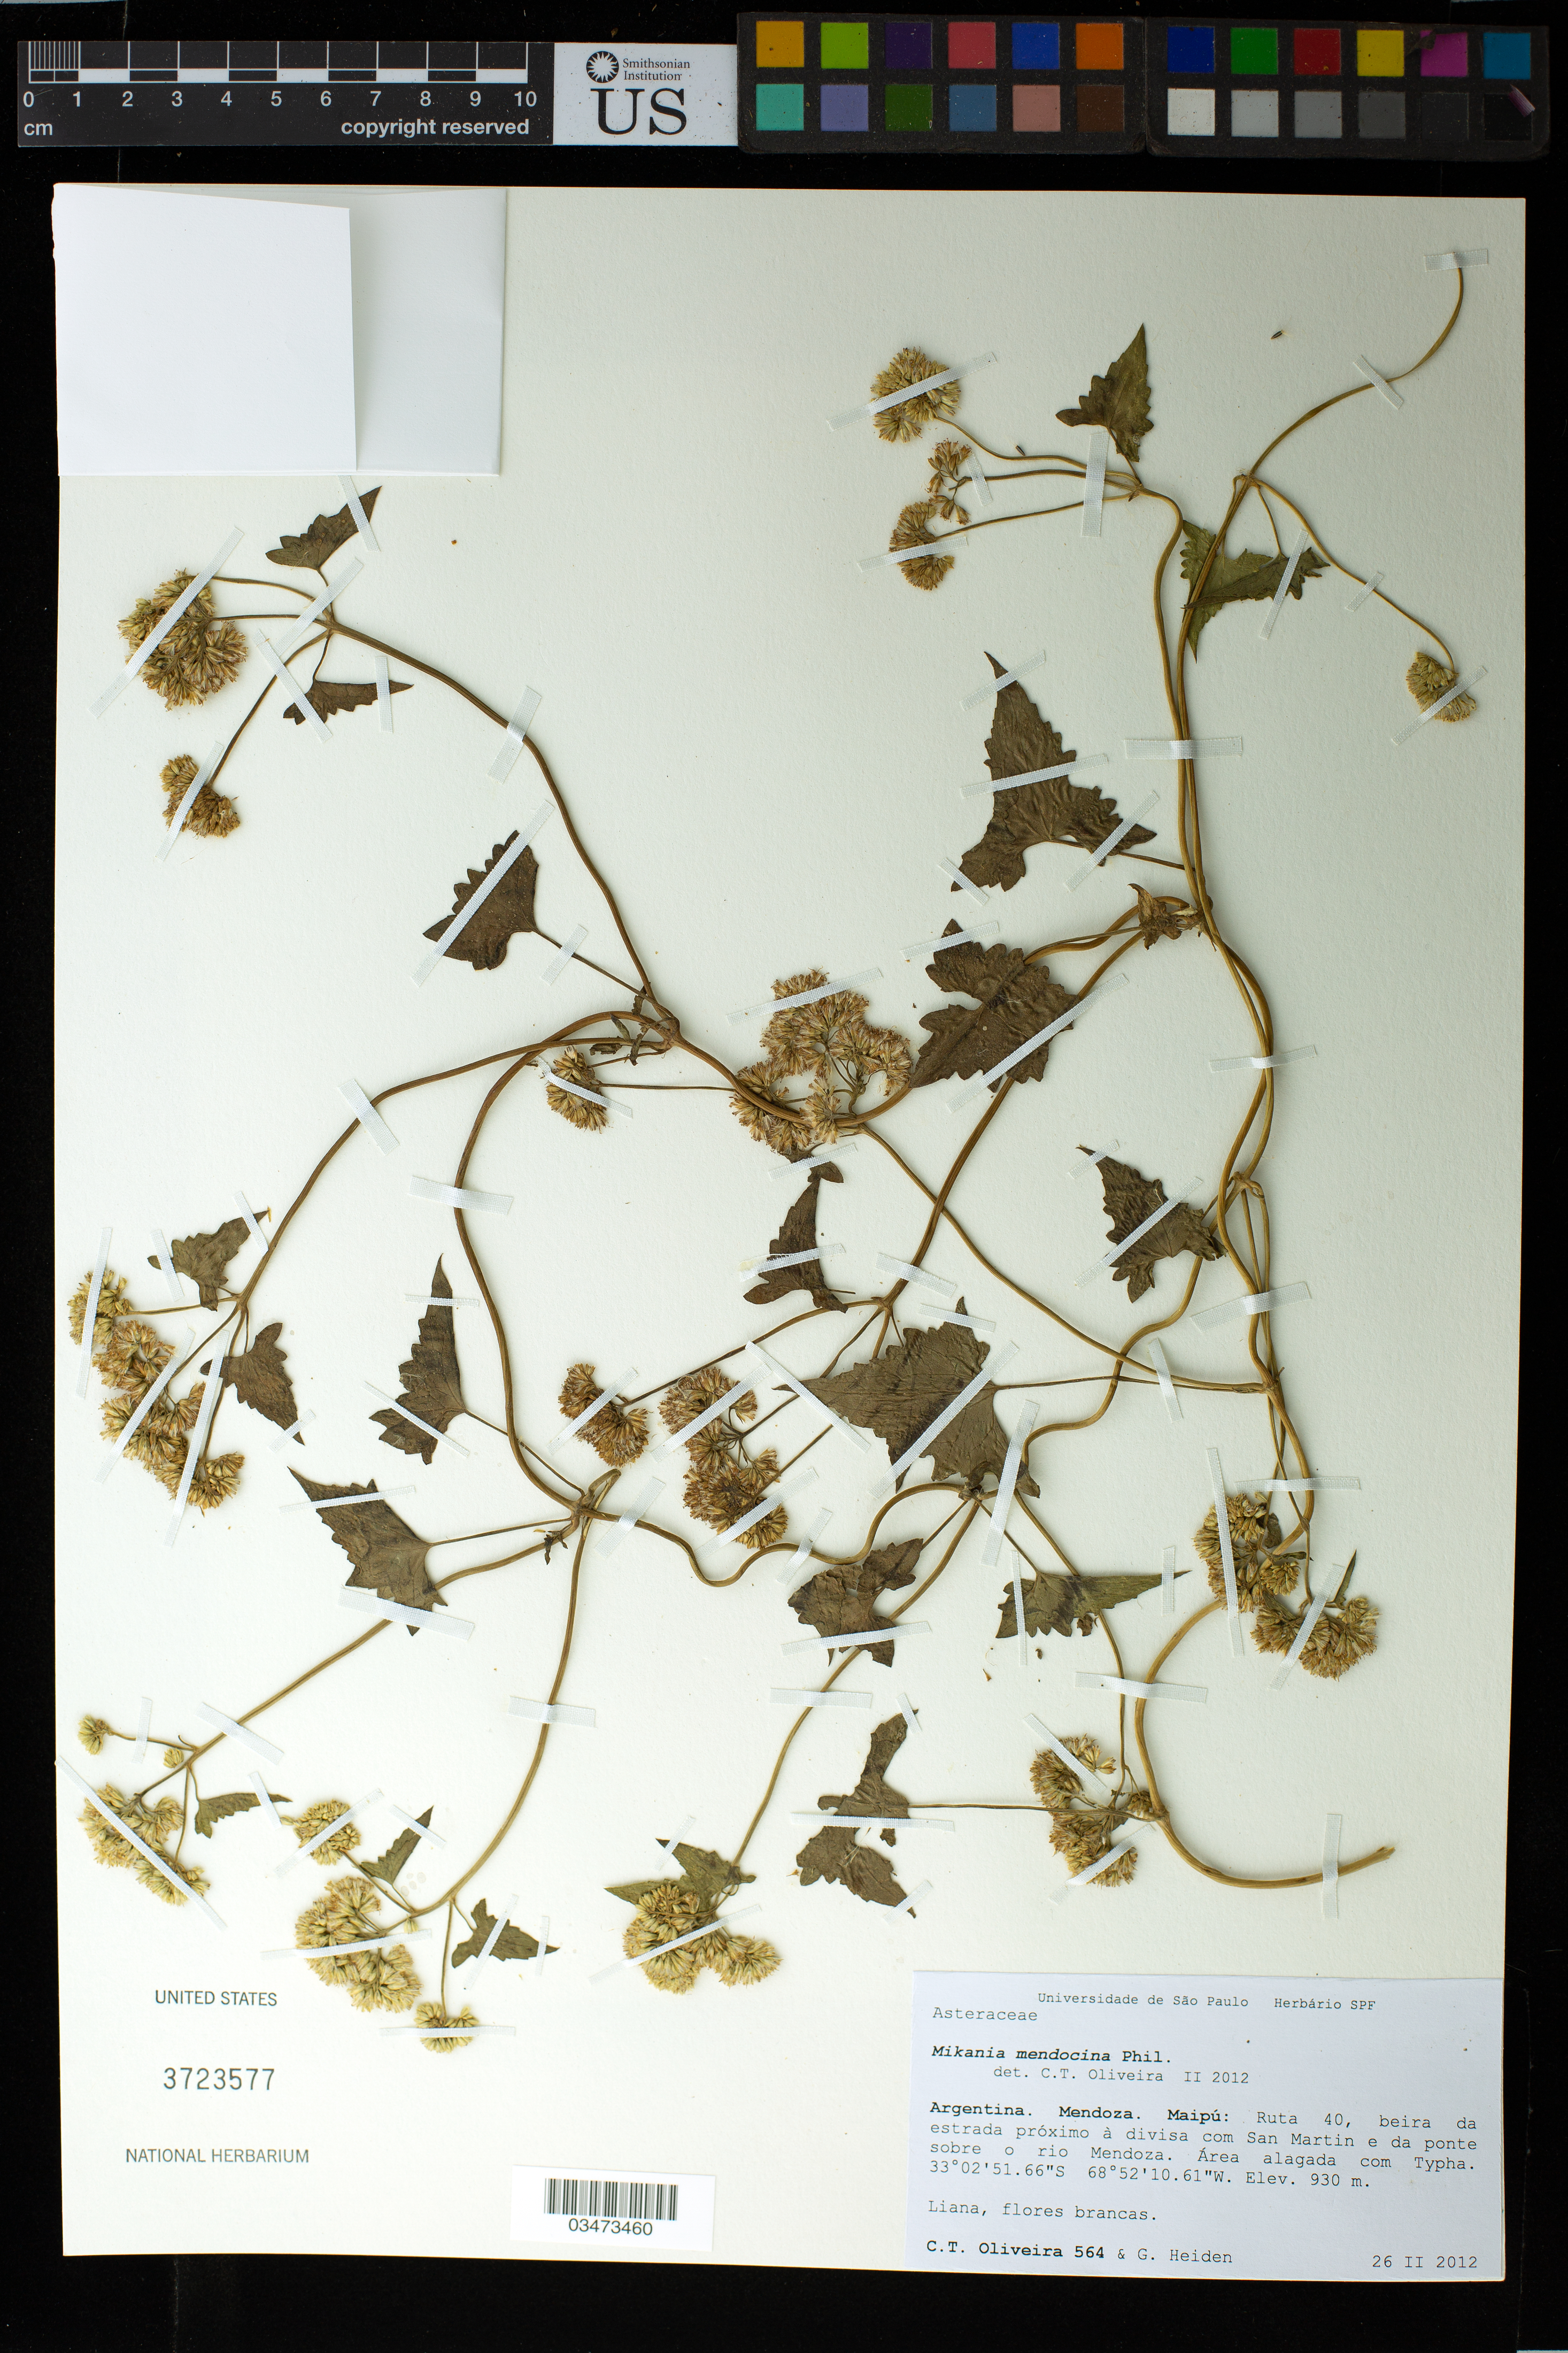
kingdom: Plantae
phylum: Tracheophyta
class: Magnoliopsida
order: Asterales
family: Asteraceae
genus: Mikania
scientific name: Mikania mendocina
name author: Phil.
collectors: C. T. Oliveira & G. Heiden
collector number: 564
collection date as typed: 26 Feb 2012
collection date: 2012-02-26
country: Argentina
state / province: Mendoza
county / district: Maipú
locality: Ruta 40, beira da estrada proximo a divisa com San Martin d da ponte sobre o rio Mendoza. Area alagada com Typha.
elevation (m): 930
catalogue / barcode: US 3723577